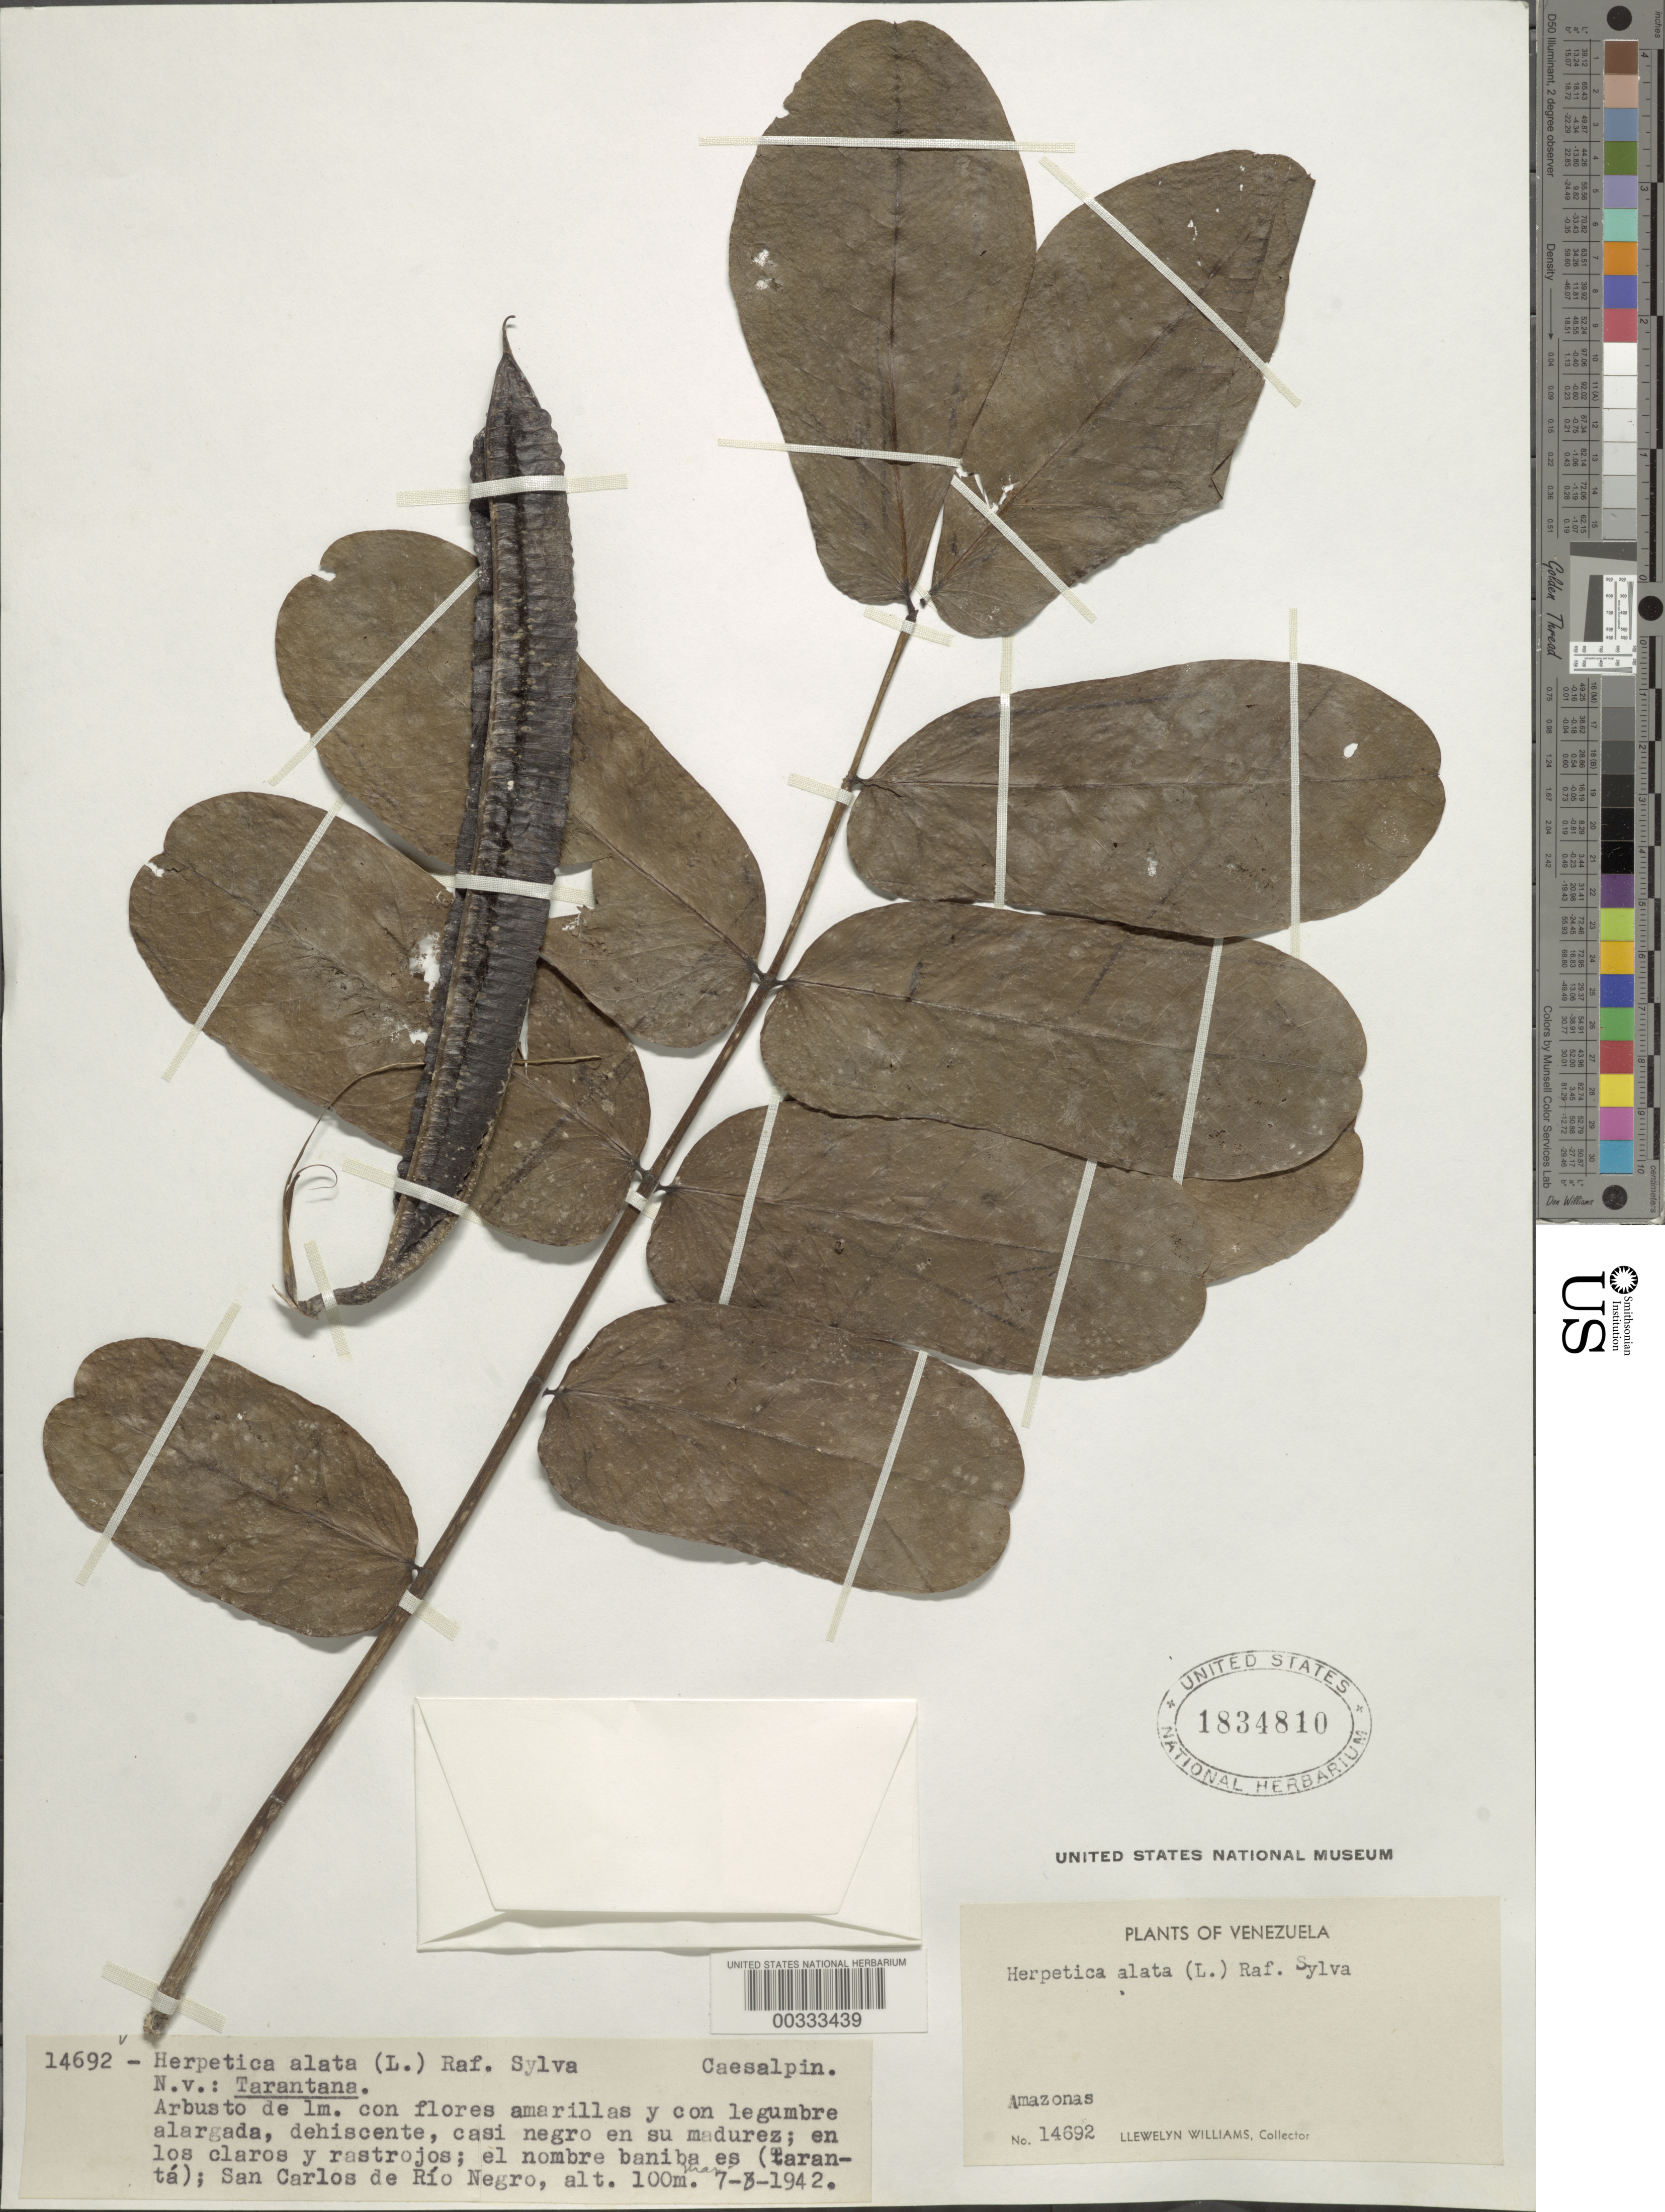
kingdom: Plantae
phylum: Tracheophyta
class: Magnoliopsida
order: Fabales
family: Fabaceae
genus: Senna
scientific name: Senna alata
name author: (L.) Roxb.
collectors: Ll. Williams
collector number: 14692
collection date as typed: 08 Jul 1942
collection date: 1942-07-08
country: Venezuela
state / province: Amazonas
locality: San carlos de rio negro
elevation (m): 100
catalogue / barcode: US 1834810